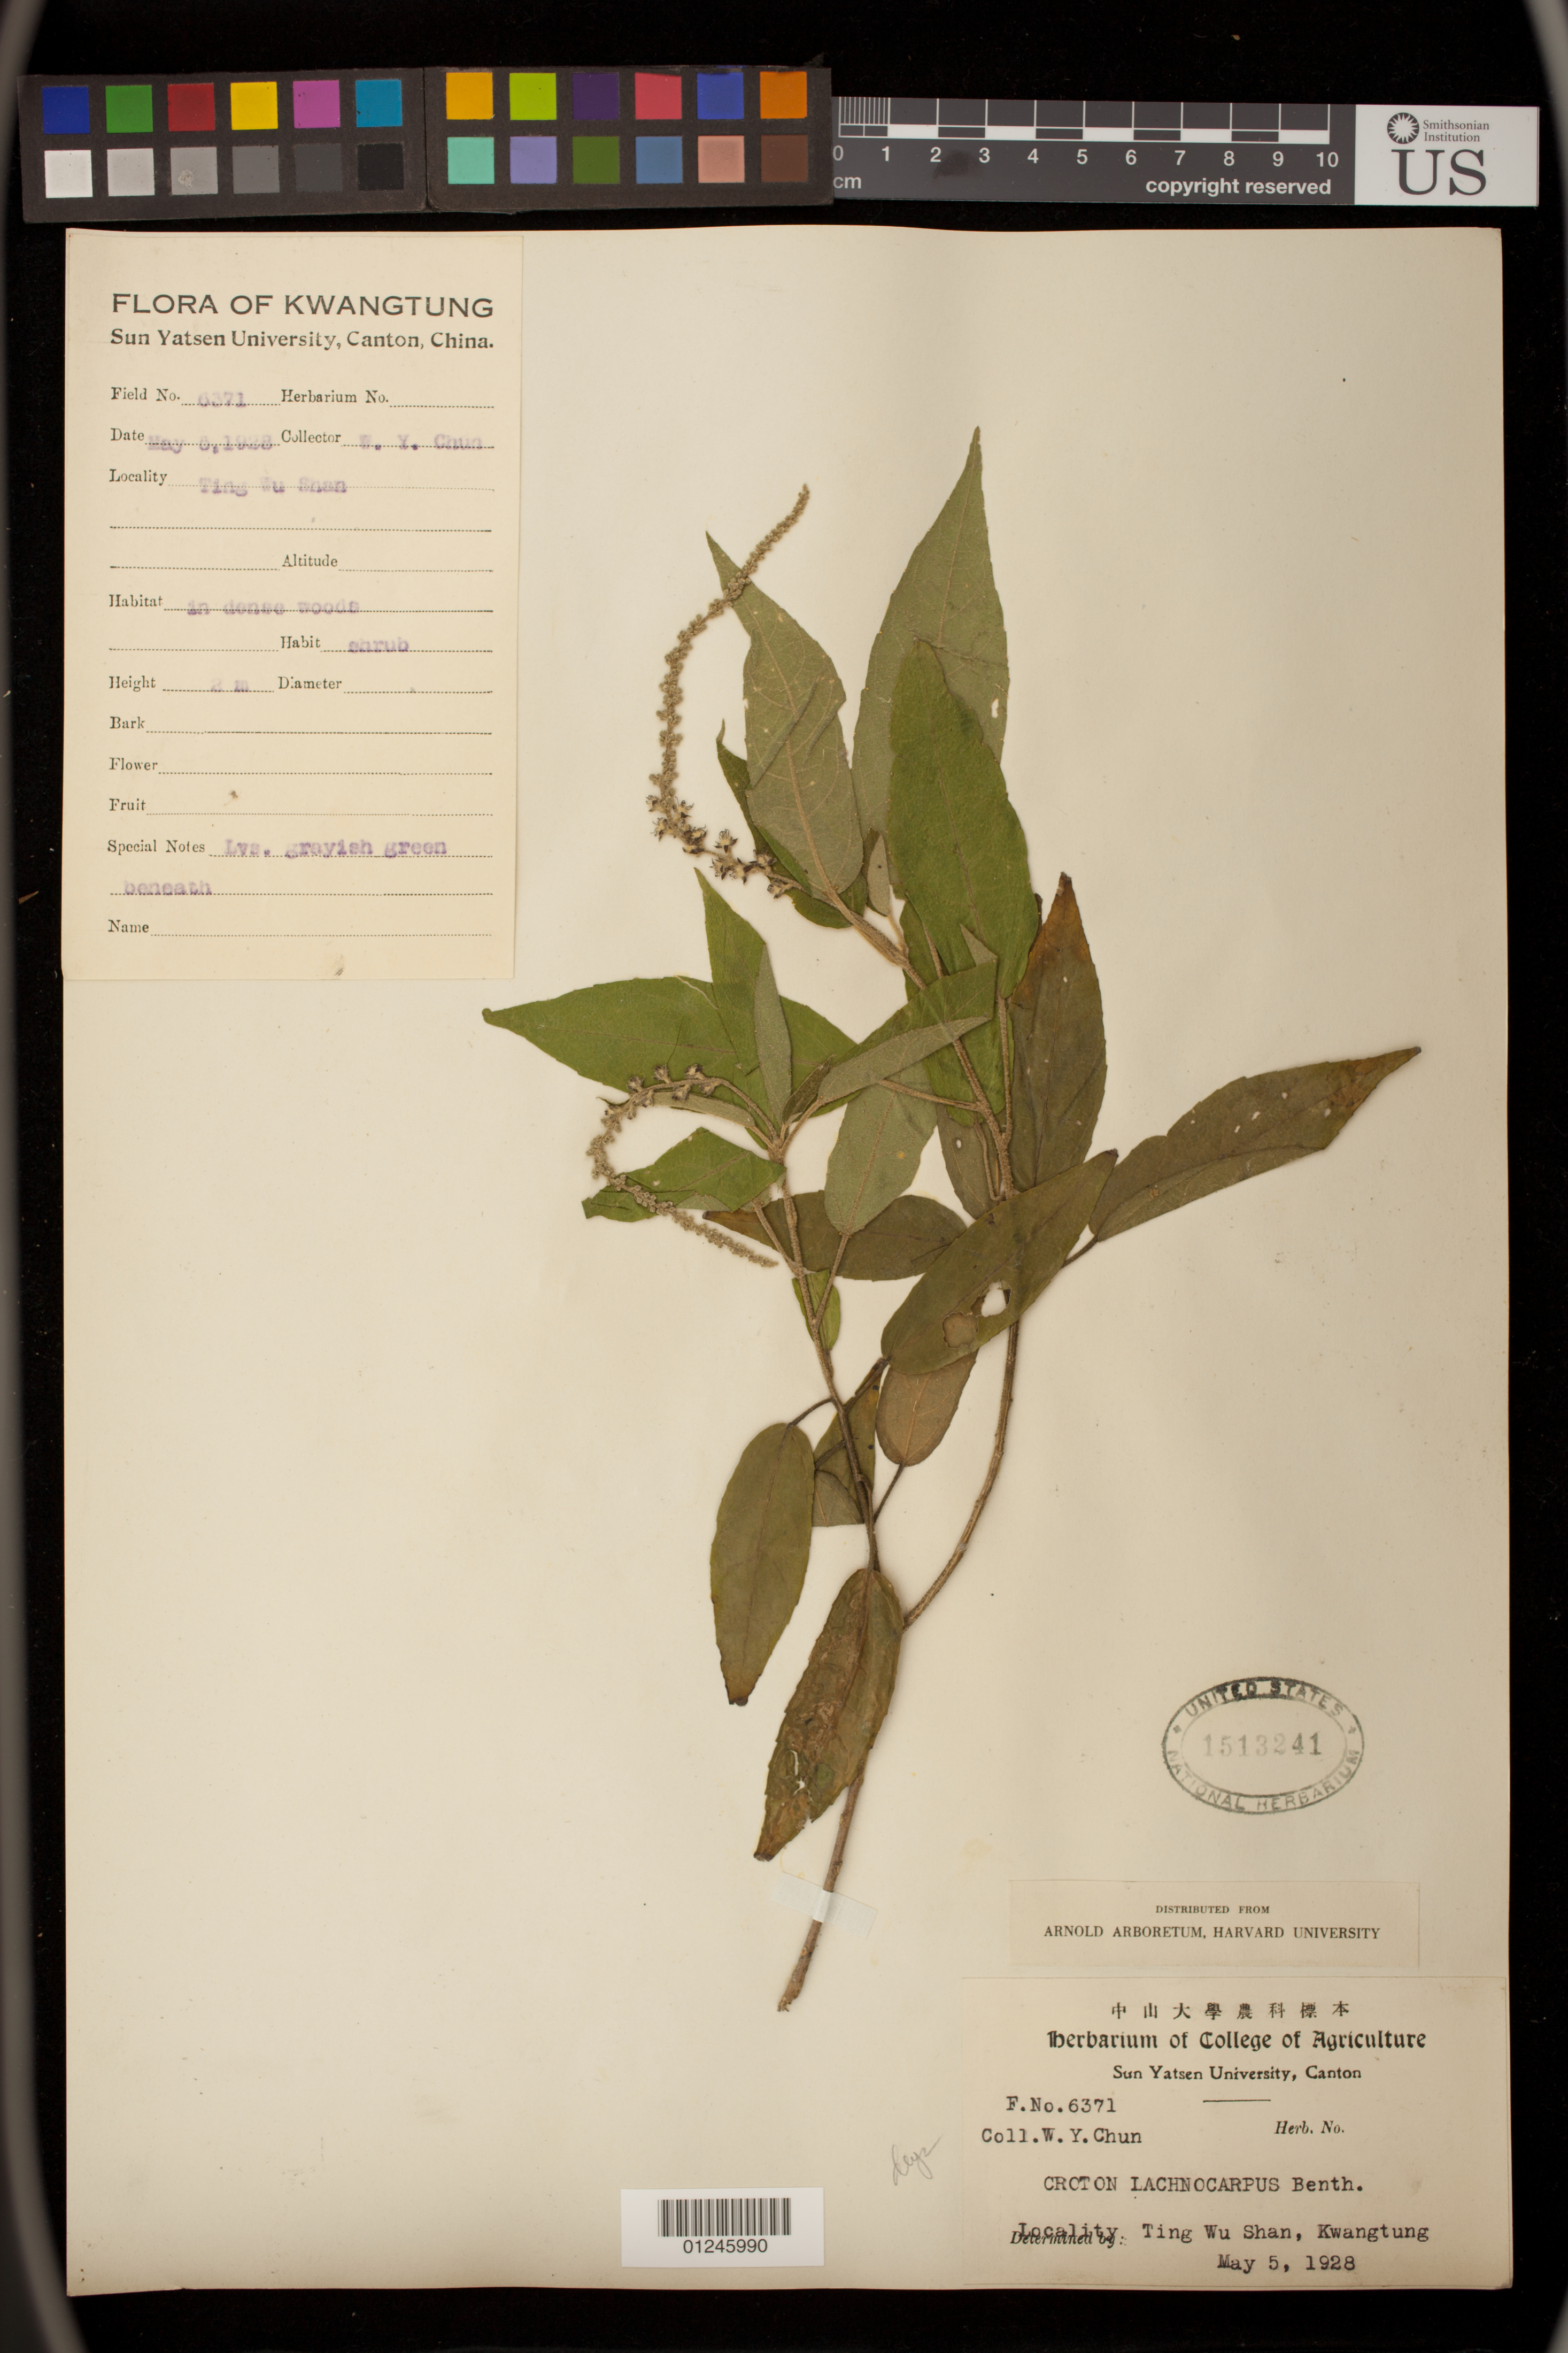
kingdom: Plantae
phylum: Tracheophyta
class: Magnoliopsida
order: Malpighiales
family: Euphorbiaceae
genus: Croton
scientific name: Croton lachnocarpus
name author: Benth.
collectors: W. Y. Chun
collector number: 6371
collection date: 1928-05-05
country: China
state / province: Guangdong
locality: Ting Wu Shan, Kwangtung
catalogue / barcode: US 1513241